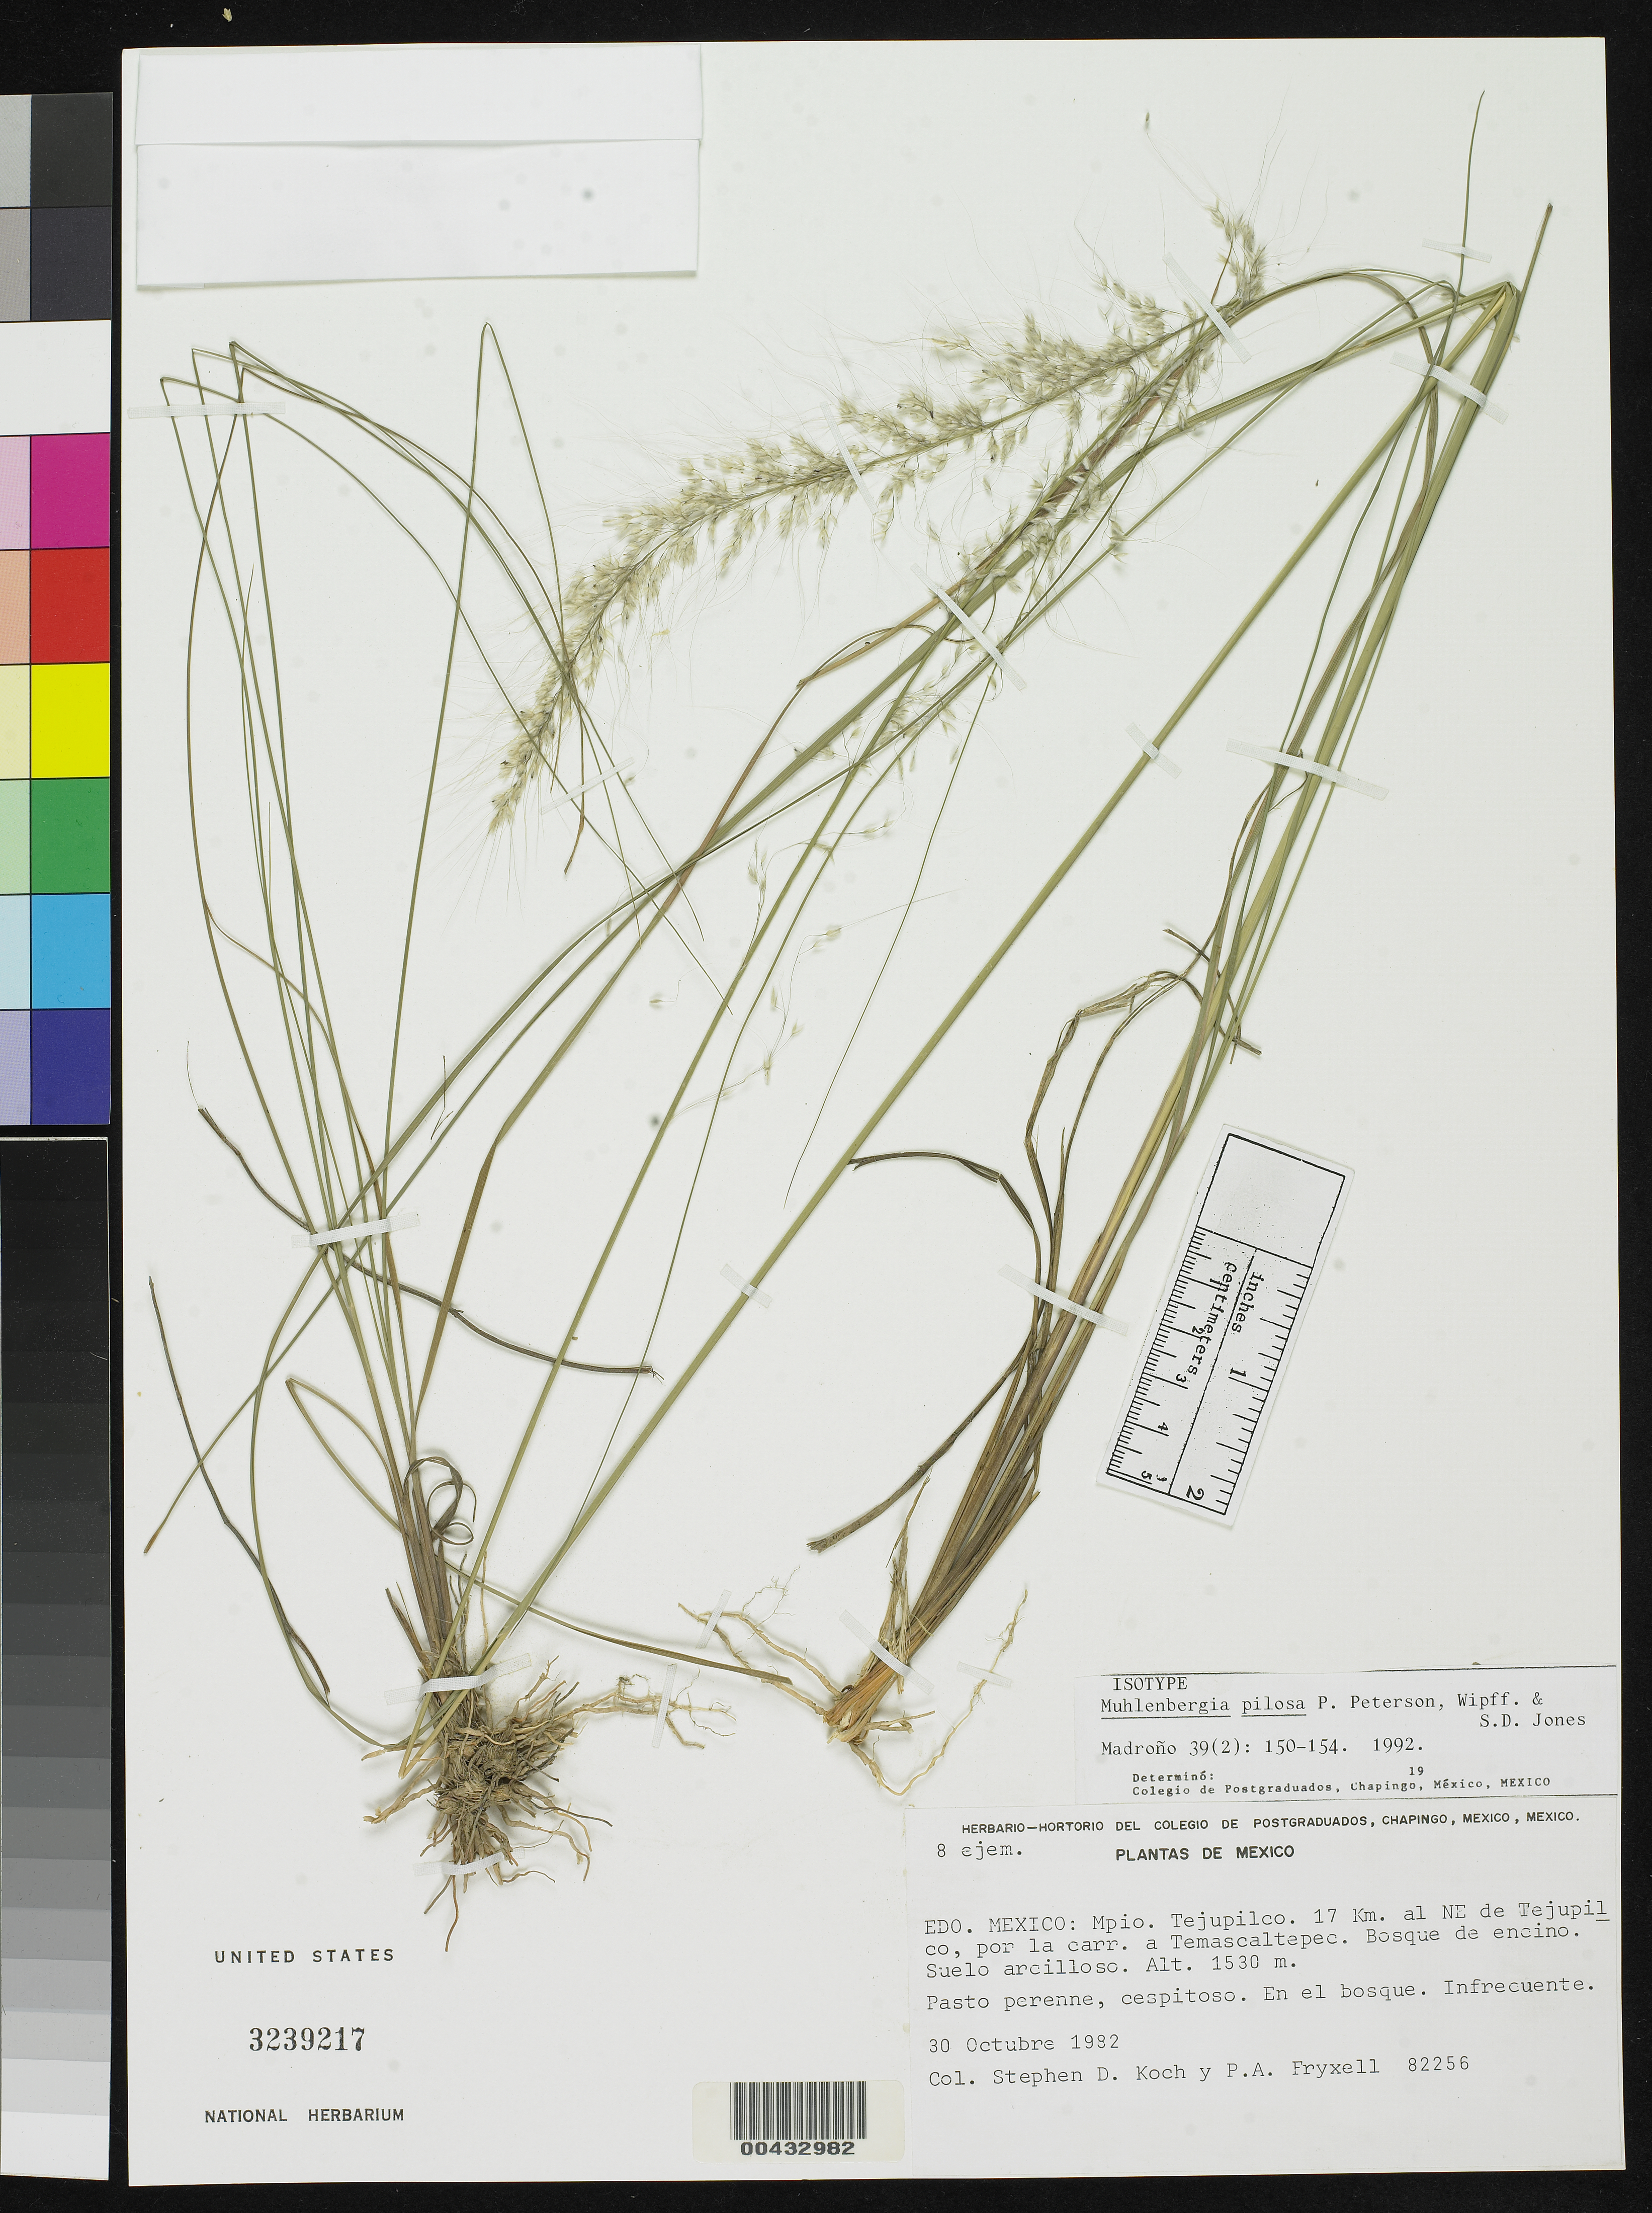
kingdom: Plantae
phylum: Tracheophyta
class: Liliopsida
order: Poales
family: Poaceae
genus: Muhlenbergia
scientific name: Muhlenbergia pilosa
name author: P.M. Peterson et al.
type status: Isotype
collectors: S. D. Koch & P. A. Fryxell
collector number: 82256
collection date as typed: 30 Oct 1992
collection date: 1992-10-30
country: Mexico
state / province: México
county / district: Tejupilco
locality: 17 km NE de Tejupilco, por la carretera a Temascaltepec.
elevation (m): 1530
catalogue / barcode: US 323217